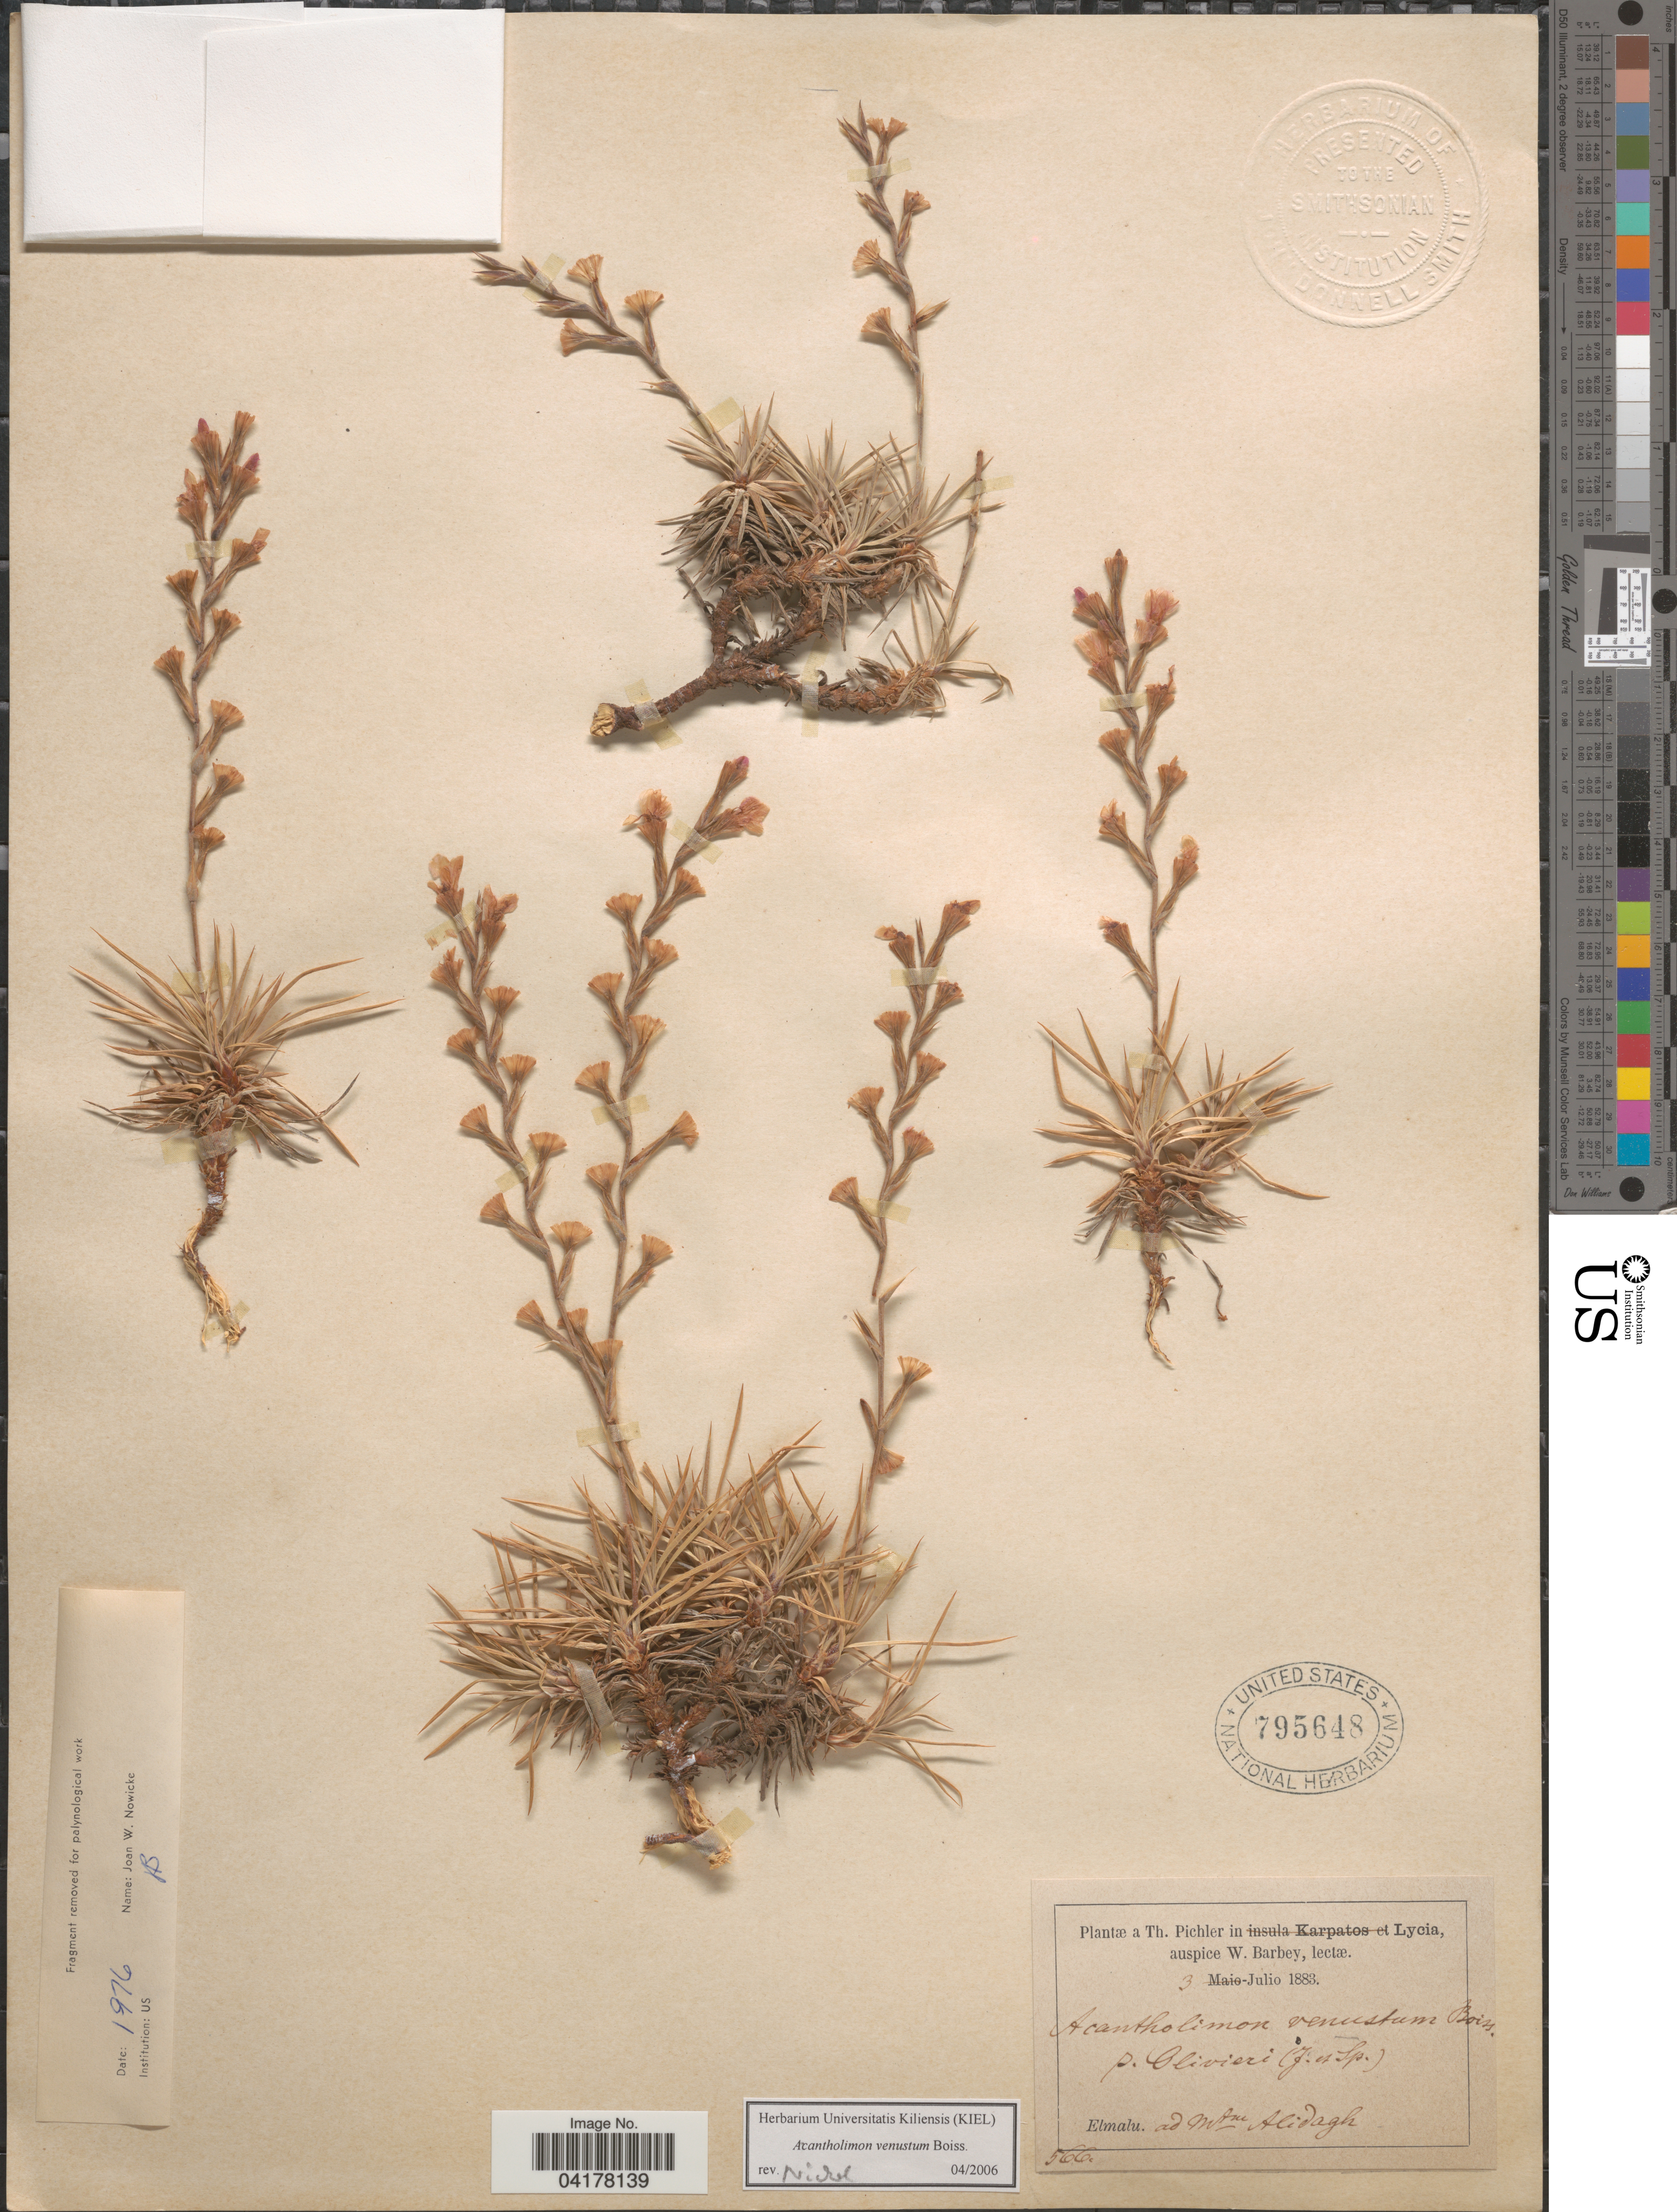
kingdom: Plantae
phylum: Tracheophyta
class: Magnoliopsida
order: Caryophyllales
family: Plumbaginaceae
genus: Acantholimon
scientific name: Acantholimon venustum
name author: Boiss.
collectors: T. Pichler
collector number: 566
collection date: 1883-07-03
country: Turkey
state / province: Antalya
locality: In Lycia. Elmalu. Ad Mam Alidagh.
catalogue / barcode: US 795648